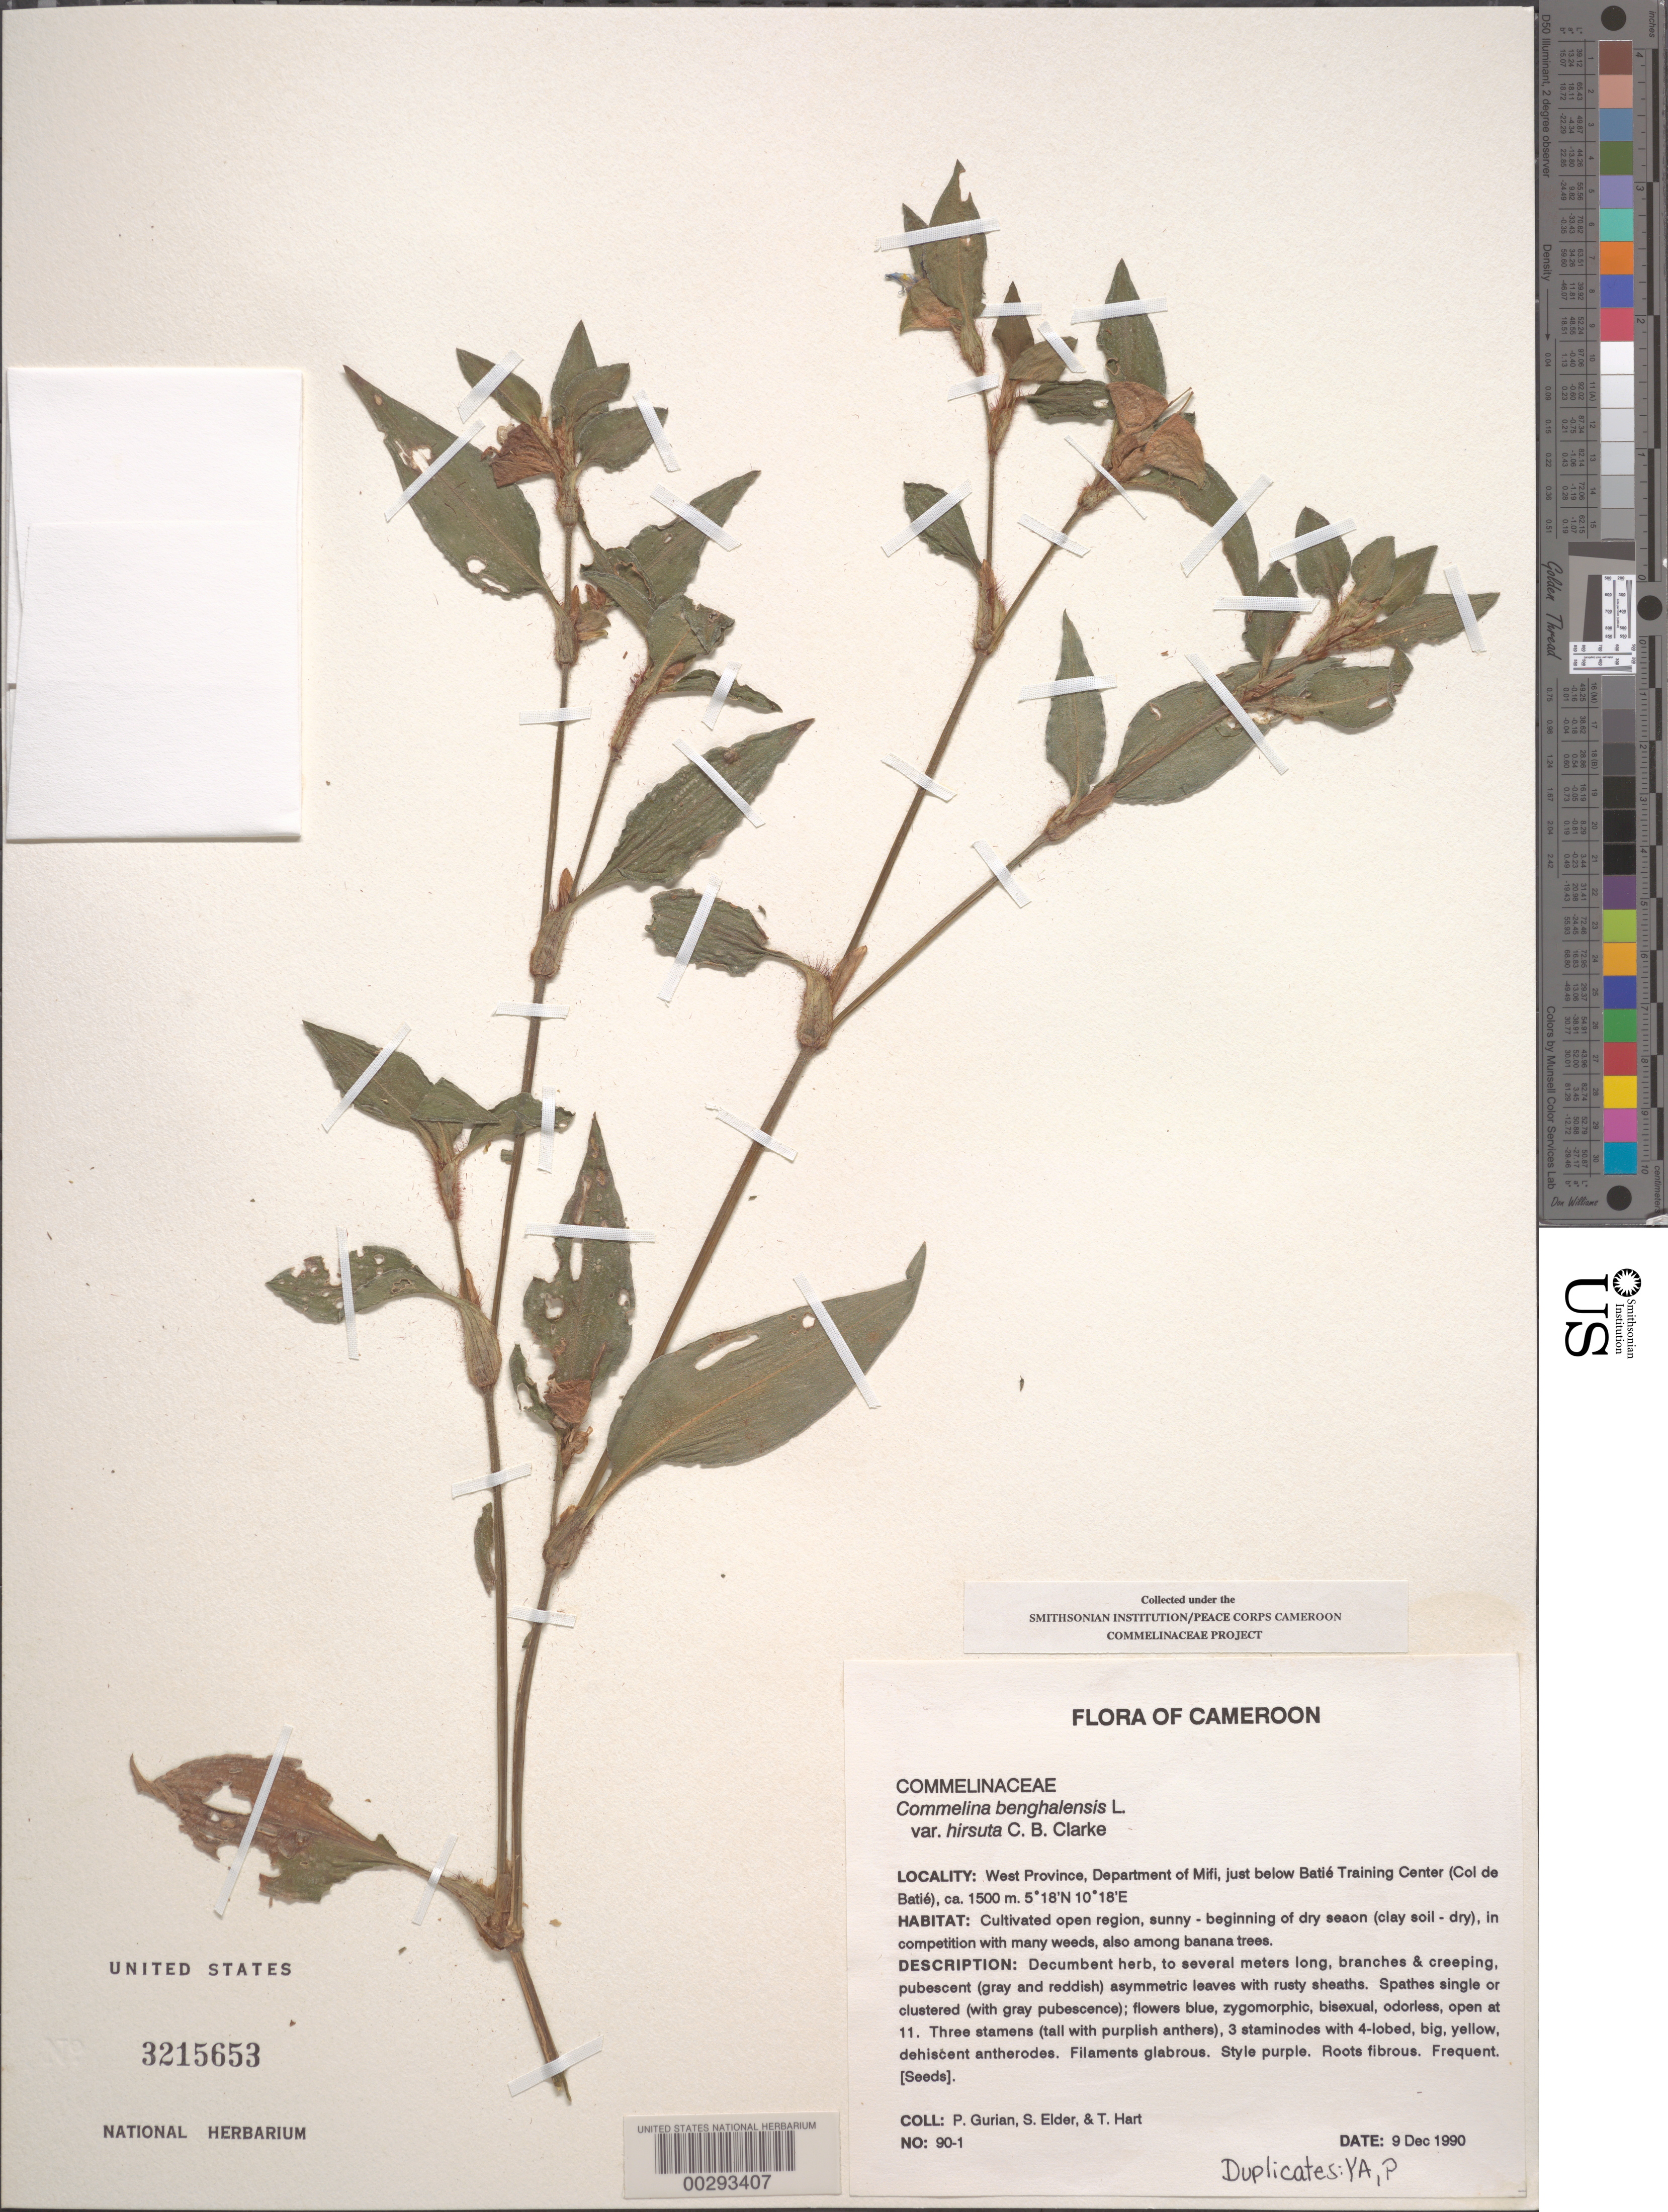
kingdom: Plantae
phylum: Tracheophyta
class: Liliopsida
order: Commelinales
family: Commelinaceae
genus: Commelina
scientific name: Commelina benghalensis var. hirsuta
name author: C.B. Clarke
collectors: P. Gurian, S. Elder & T. Hart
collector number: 90-1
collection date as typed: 09 Dec 1990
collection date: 1990-12-09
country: Cameroon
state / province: Ouest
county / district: Mifi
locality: Just below batie training center.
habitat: Open region, sunny.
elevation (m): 1500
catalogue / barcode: US 3215653